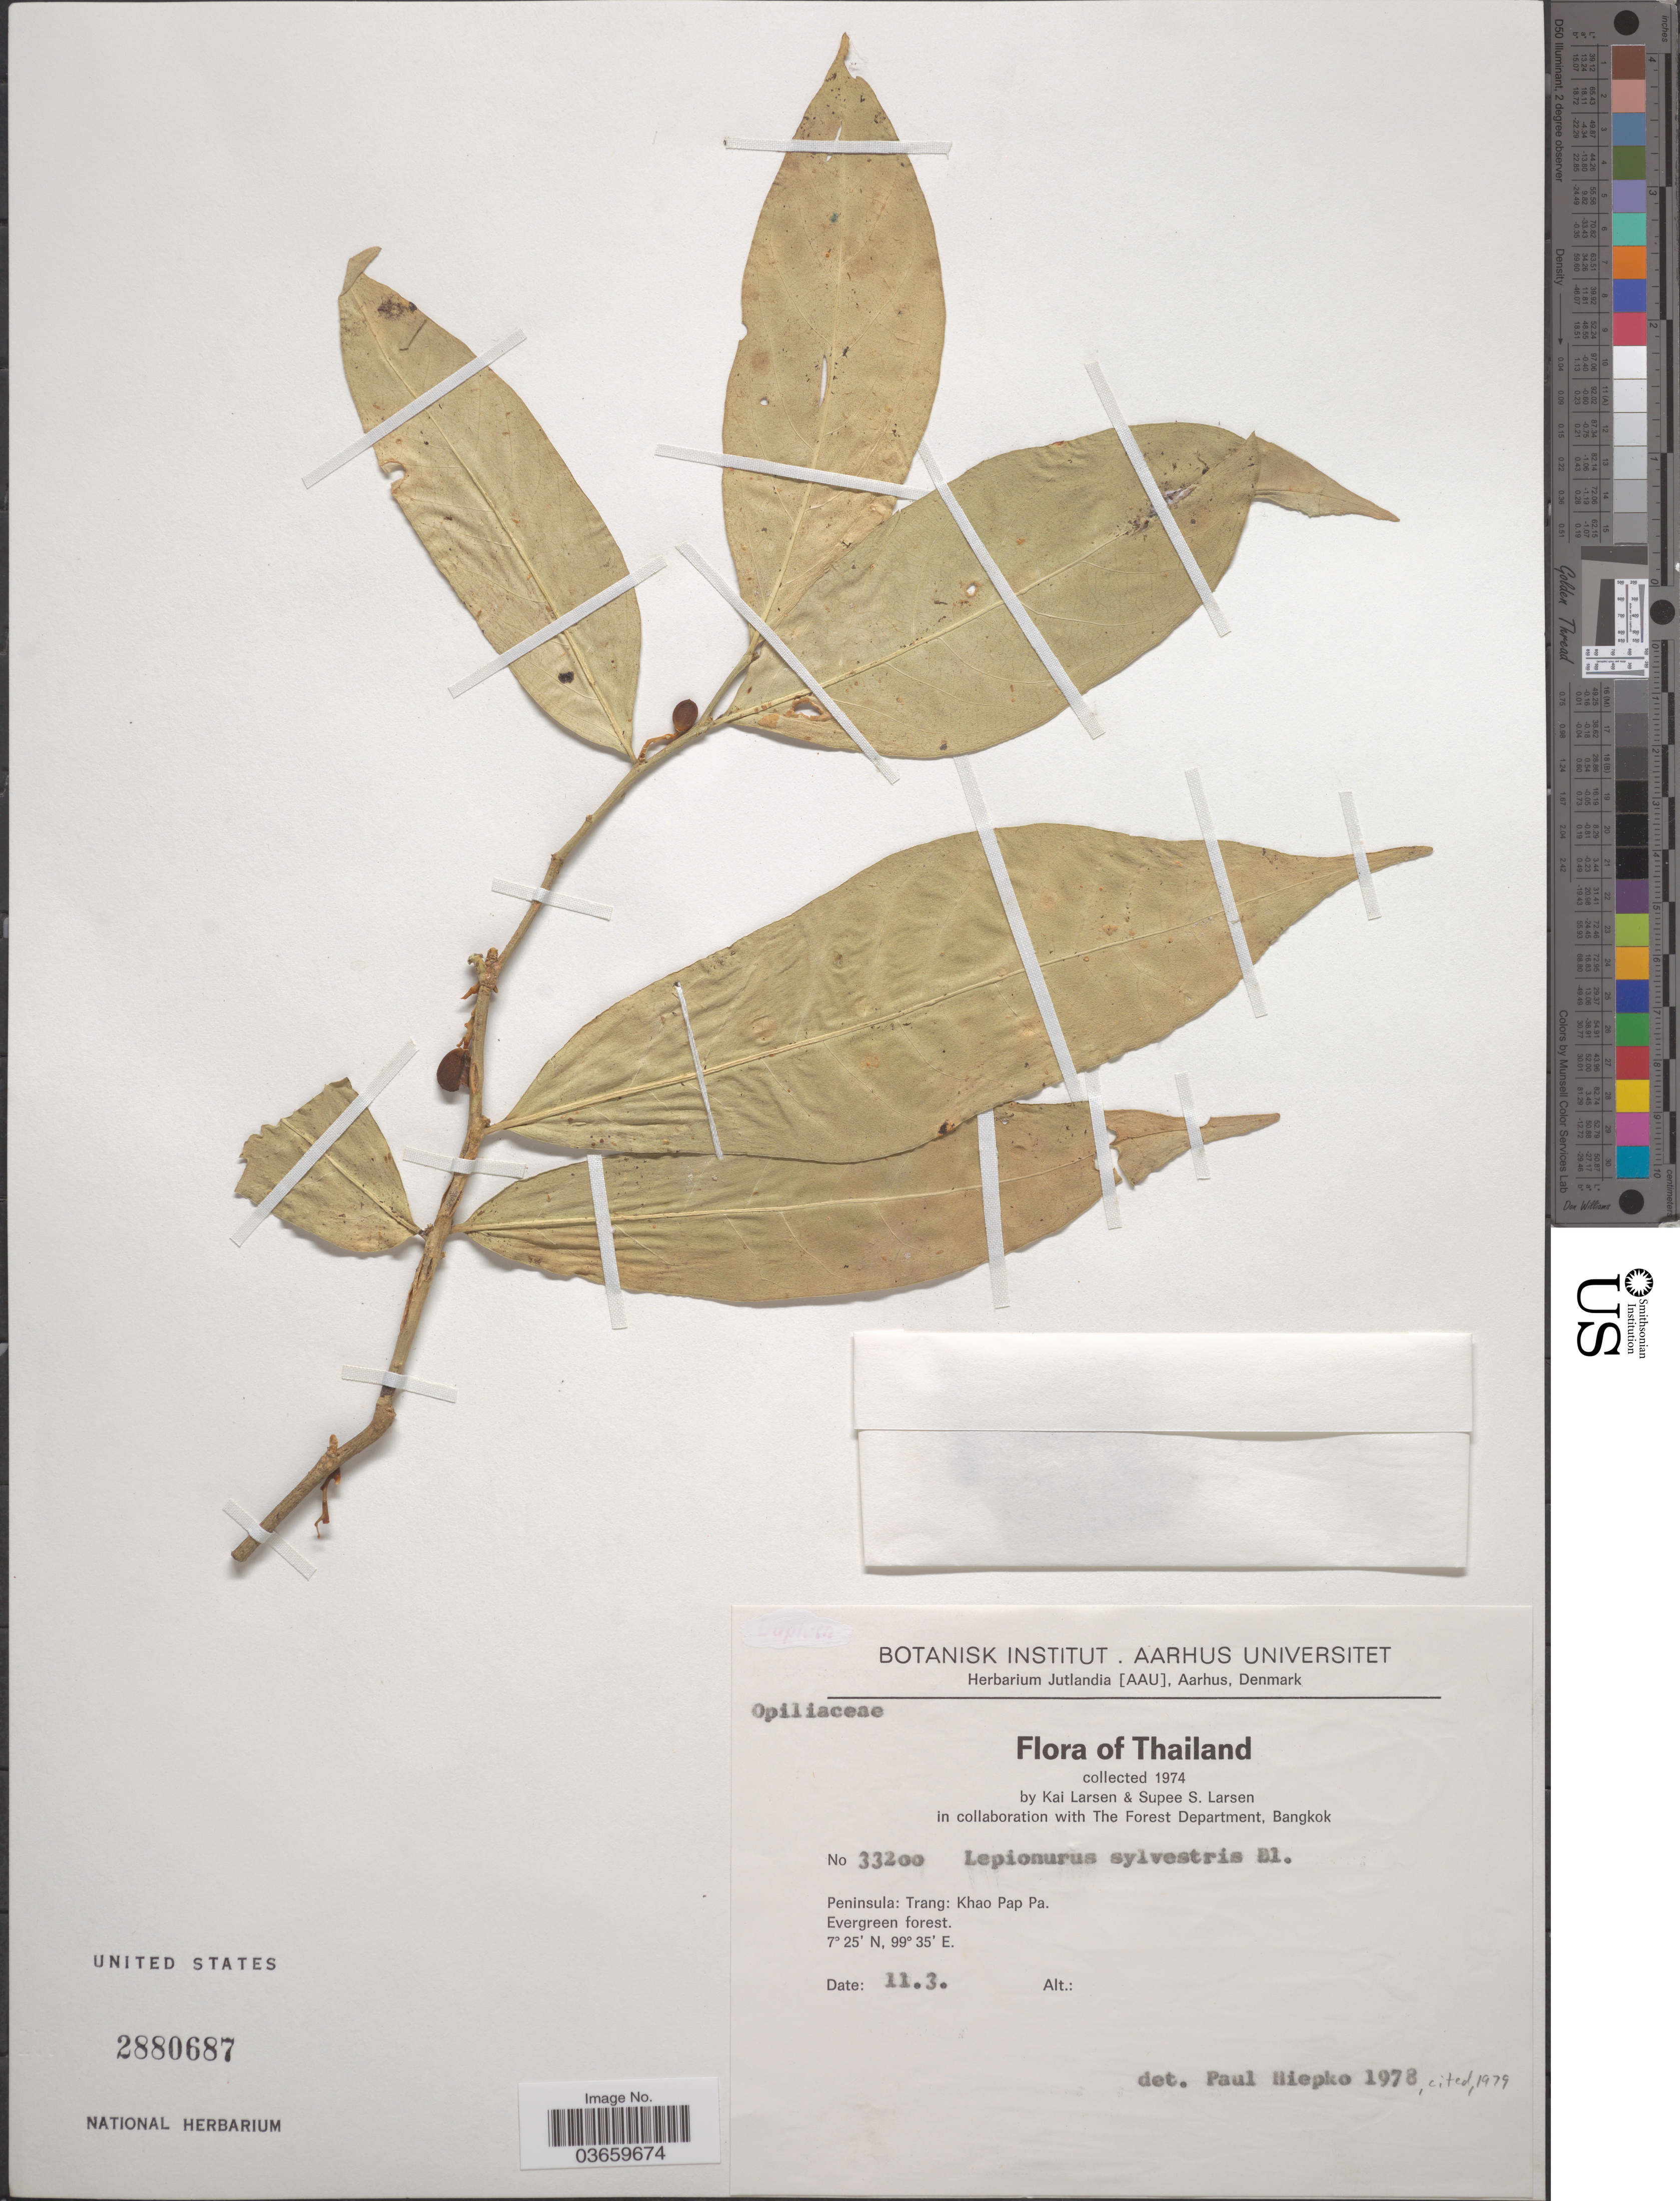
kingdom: Plantae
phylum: Tracheophyta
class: Magnoliopsida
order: Santalales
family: Opiliaceae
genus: Lepionurus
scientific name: Lepionurus sylvestris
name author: Blume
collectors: K. Larsen & S. Larsen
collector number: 33200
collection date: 1974-03-11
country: Thailand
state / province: Trang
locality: Peninsula: Trang: Khao Pap Pa.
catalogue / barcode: US 2880687